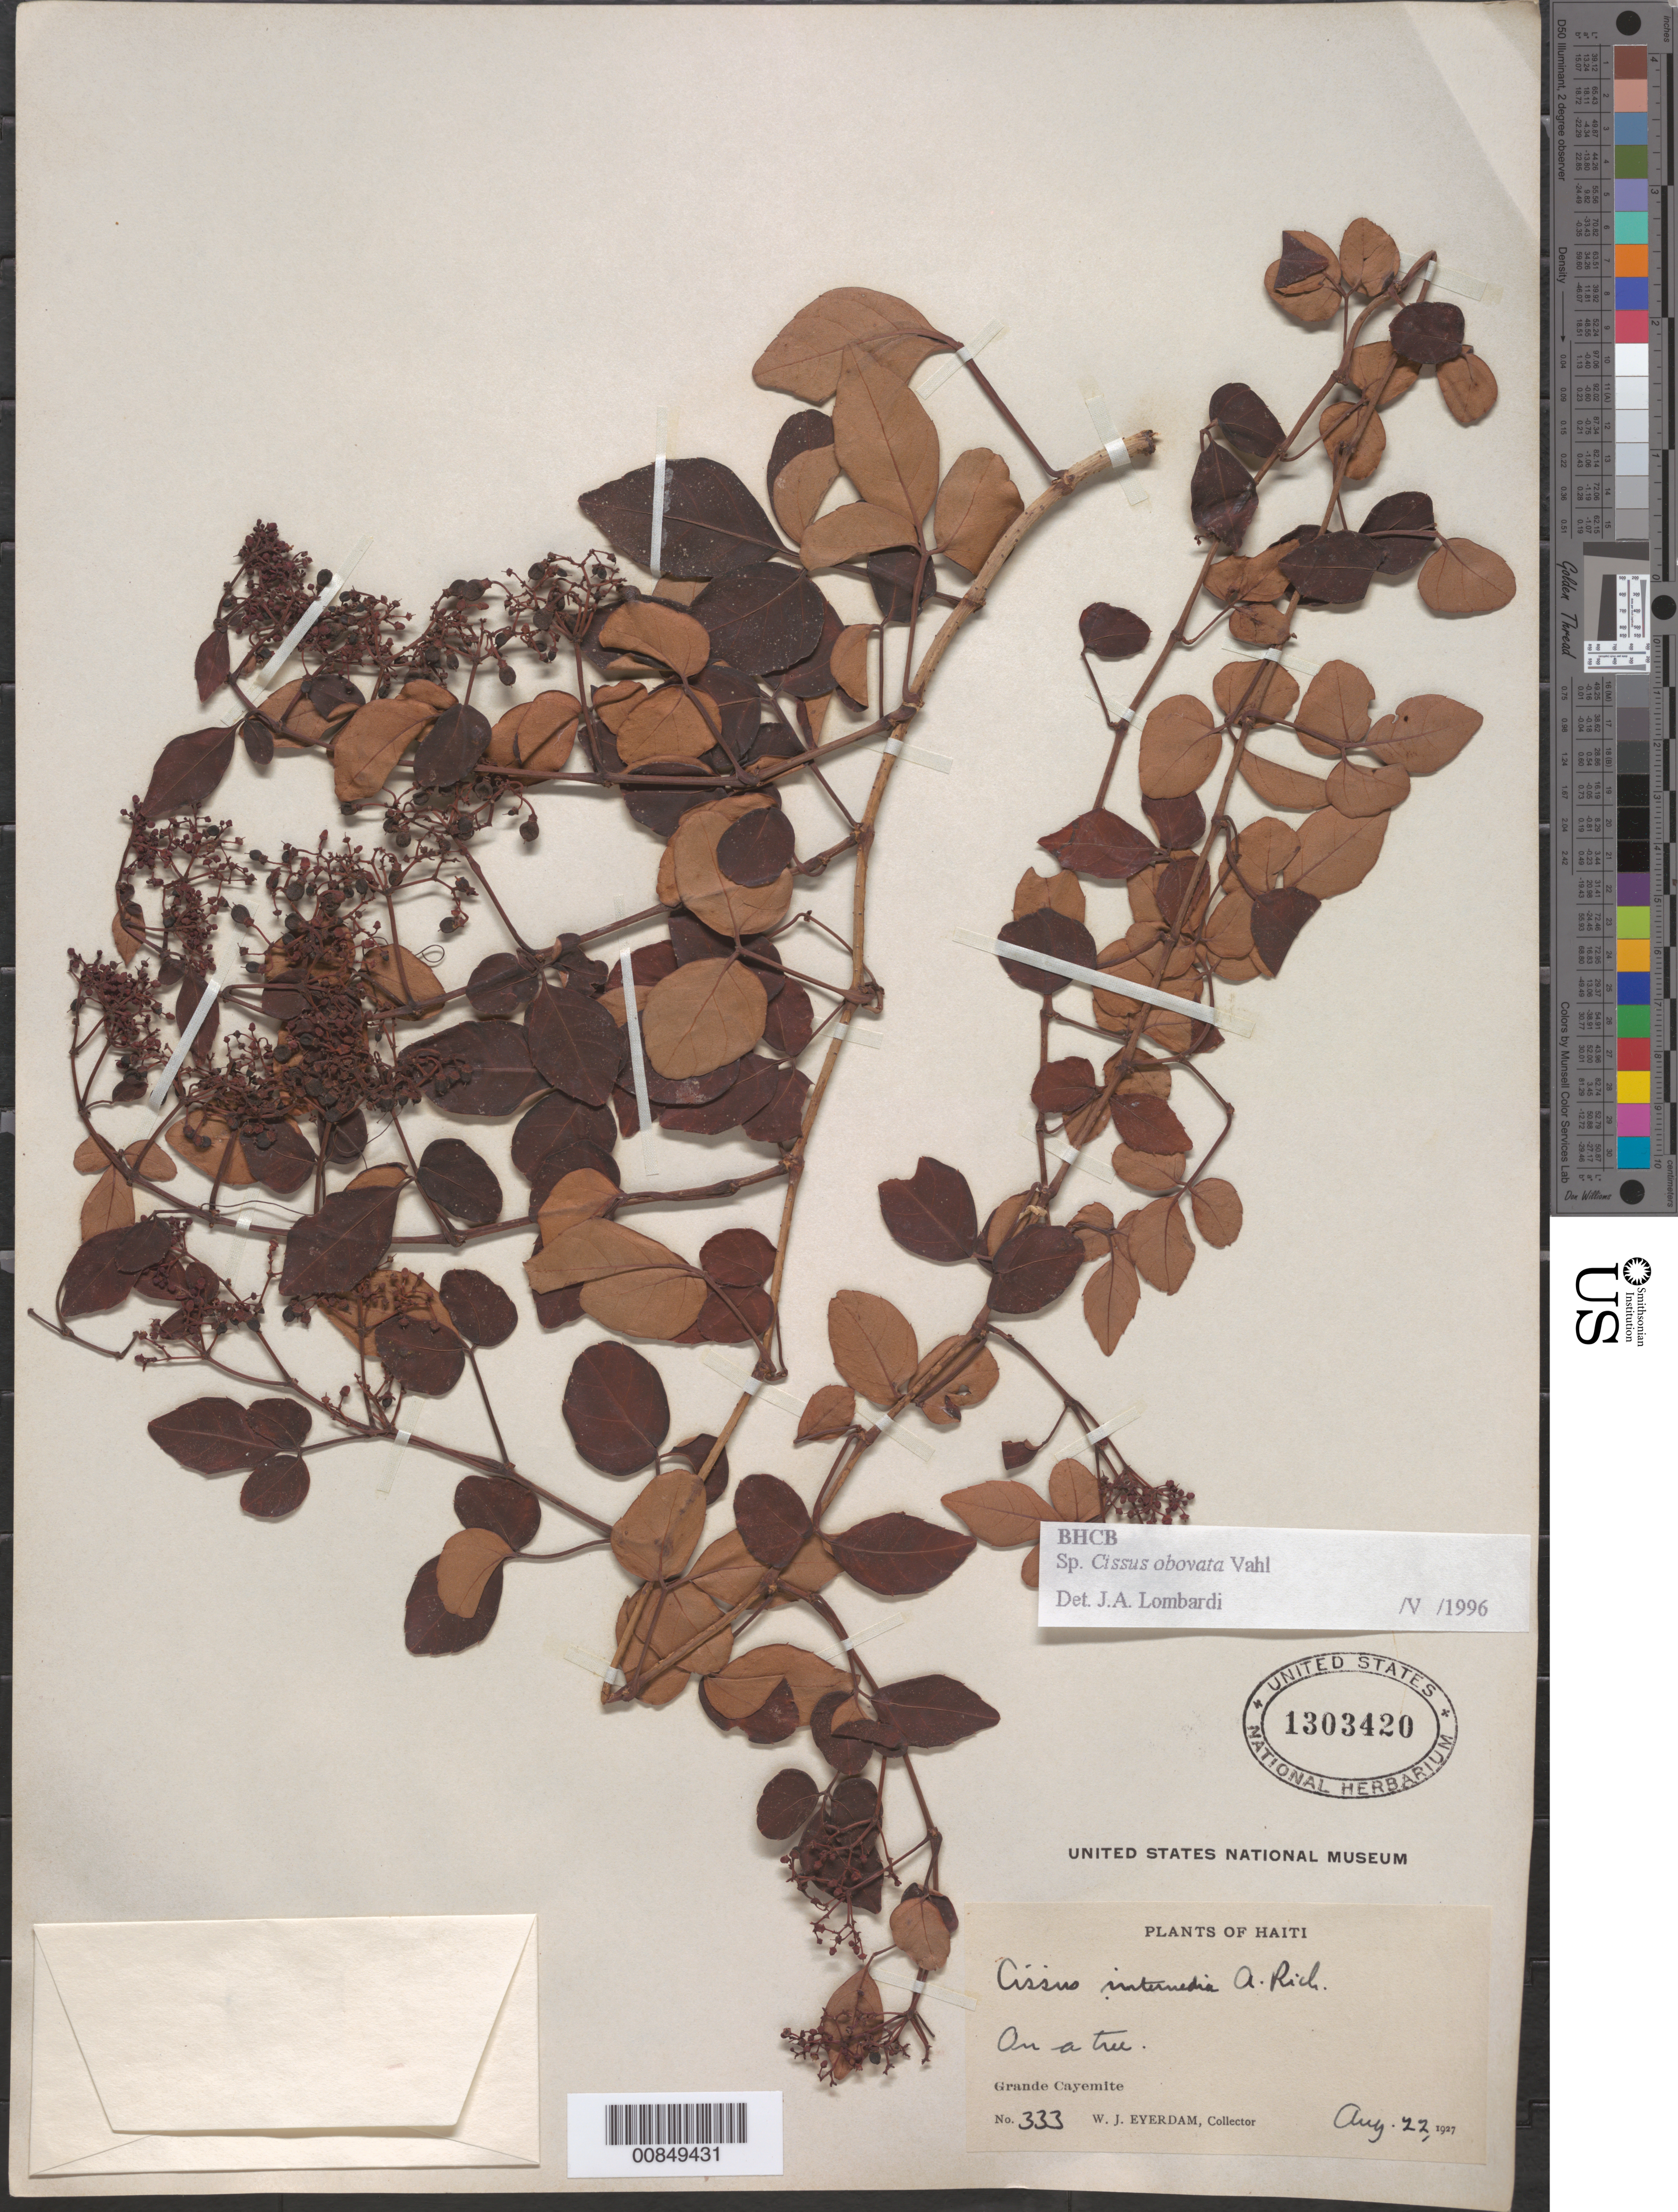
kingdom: Plantae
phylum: Tracheophyta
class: Magnoliopsida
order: Vitales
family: Vitaceae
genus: Cissus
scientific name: Cissus obovata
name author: Vahl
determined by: Lombardi, Julio A.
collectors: W. Everdam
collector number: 333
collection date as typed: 23 Aub 1927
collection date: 1927-04-23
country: Haiti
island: Hispaniola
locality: Grande Cayemite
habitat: On a tree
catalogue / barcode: US 1303420